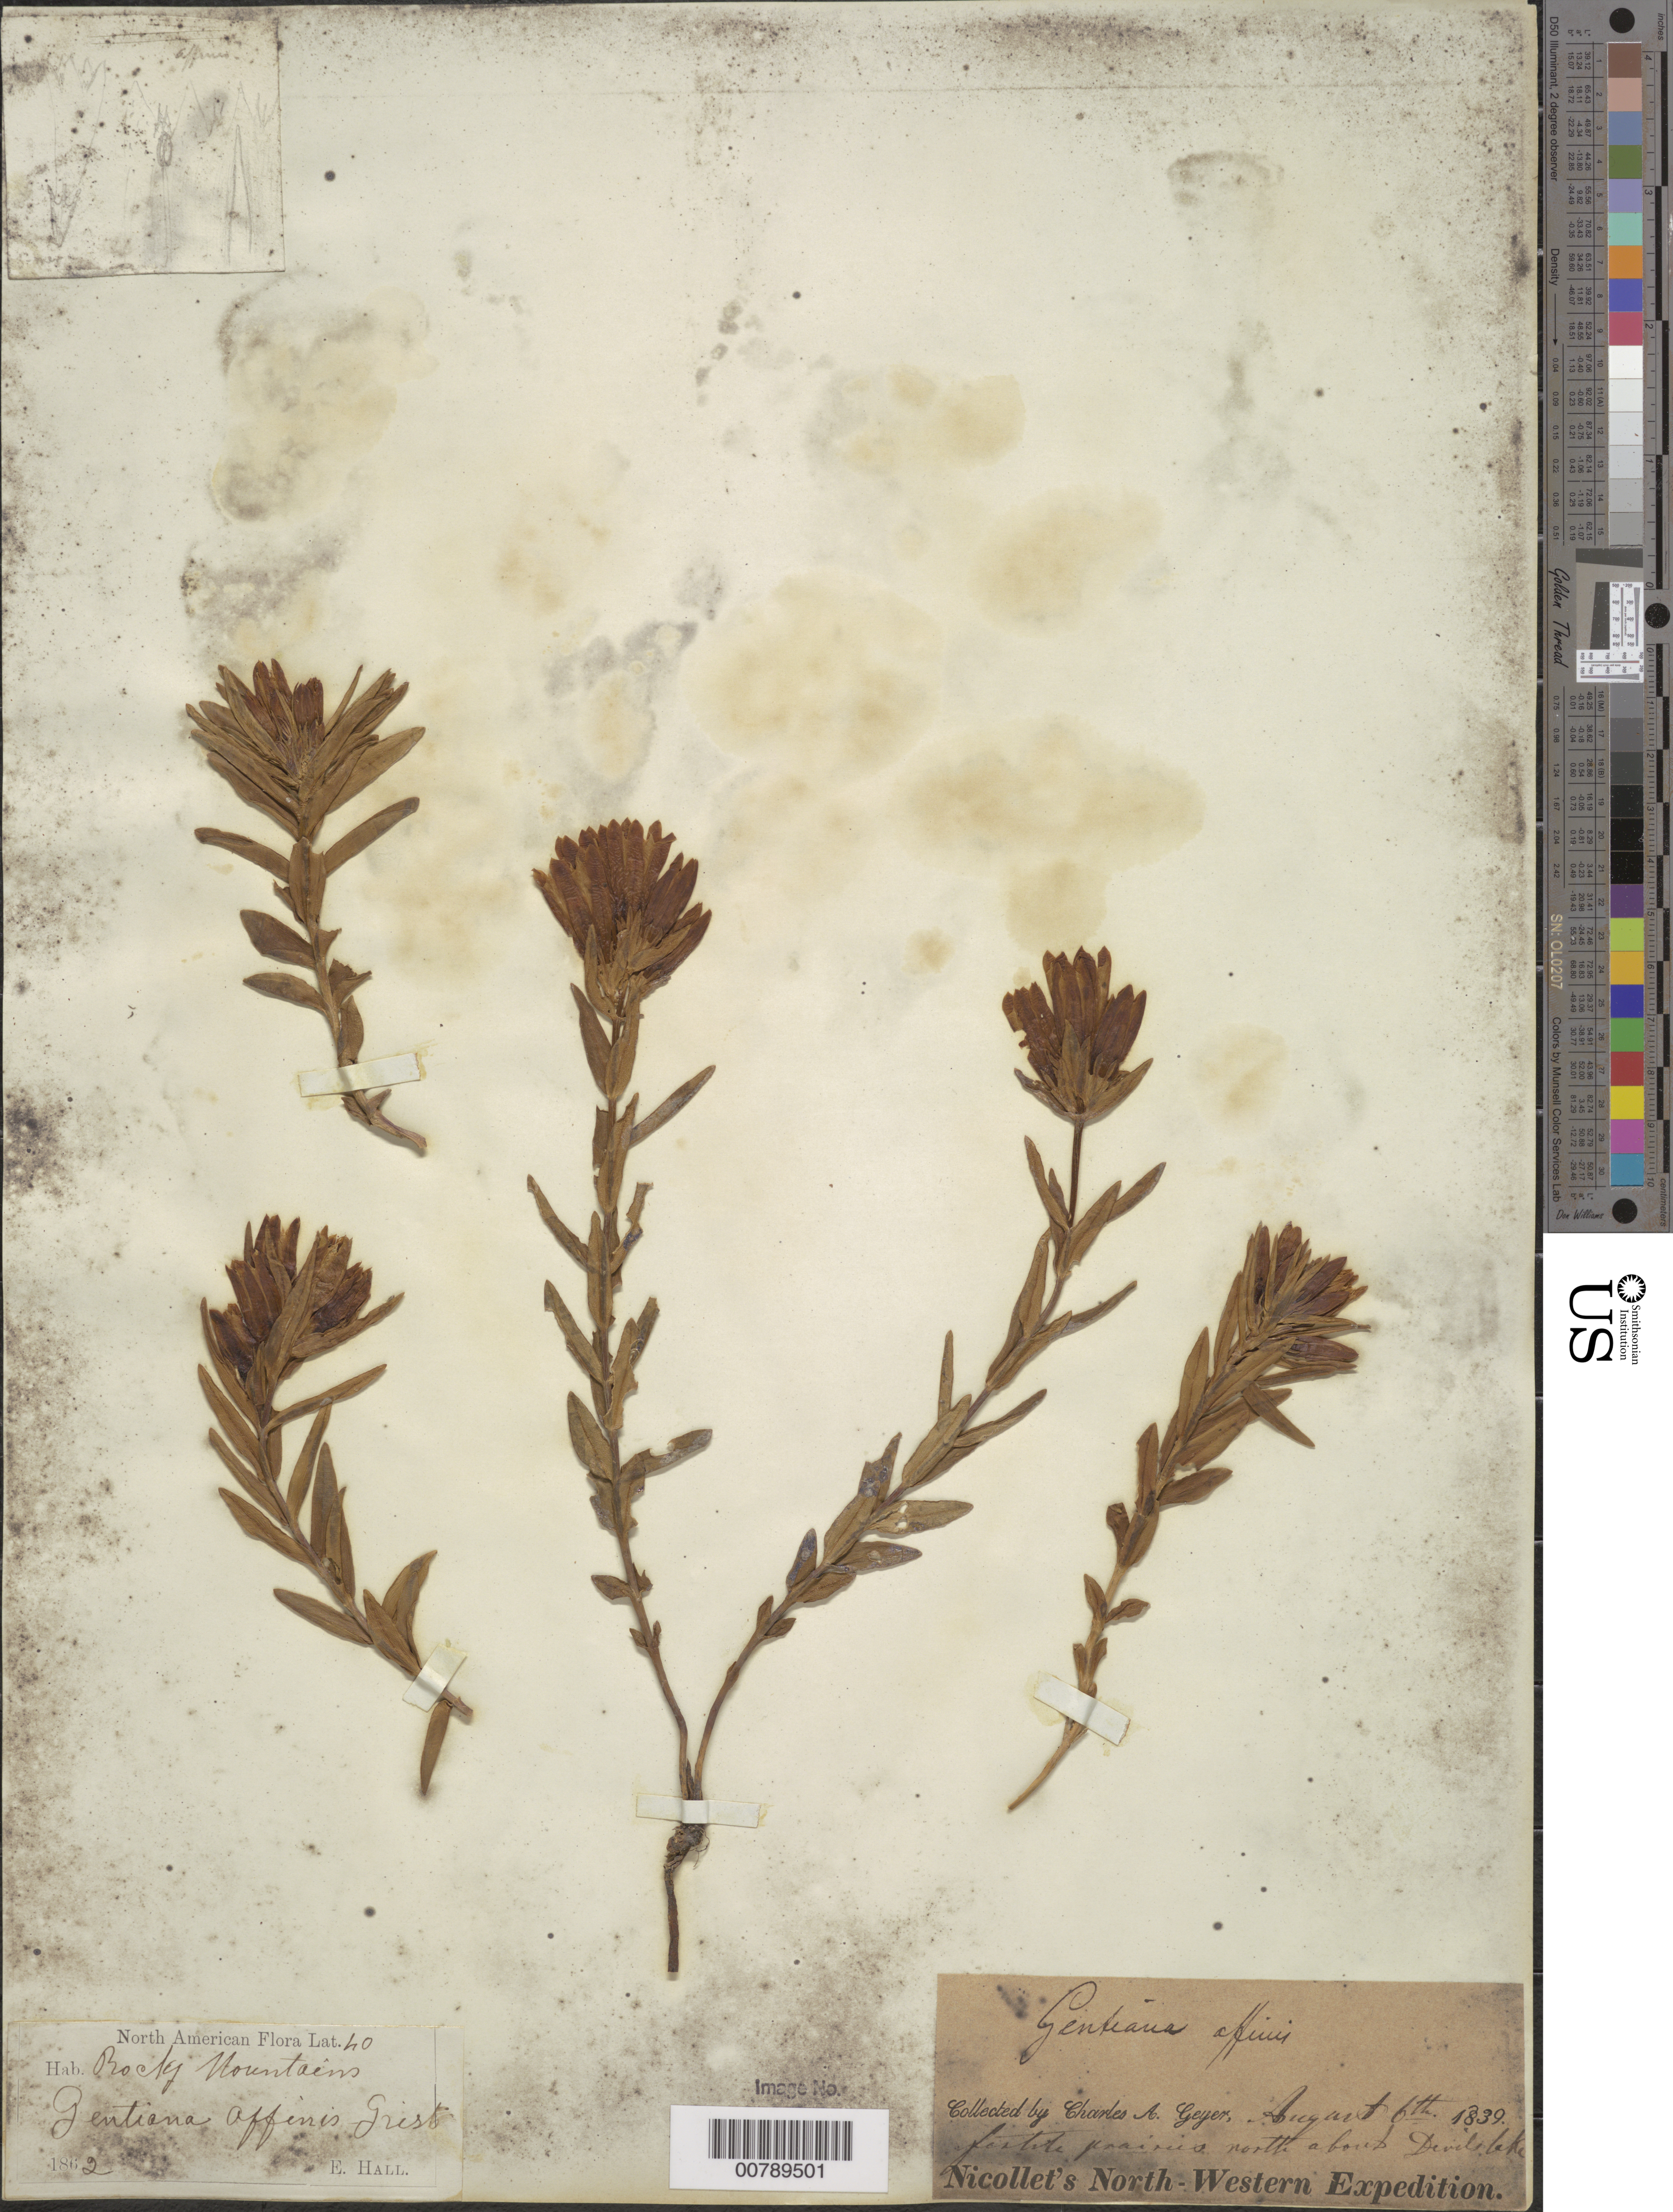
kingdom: Plantae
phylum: Tracheophyta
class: Magnoliopsida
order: Gentianales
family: Gentianaceae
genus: Gentiana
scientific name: Gentiana affinis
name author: Griseb.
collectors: C. A. Geyer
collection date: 1839-08-06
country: United States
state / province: Wisconsin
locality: Prairies north about Devils Lake. North-Western.